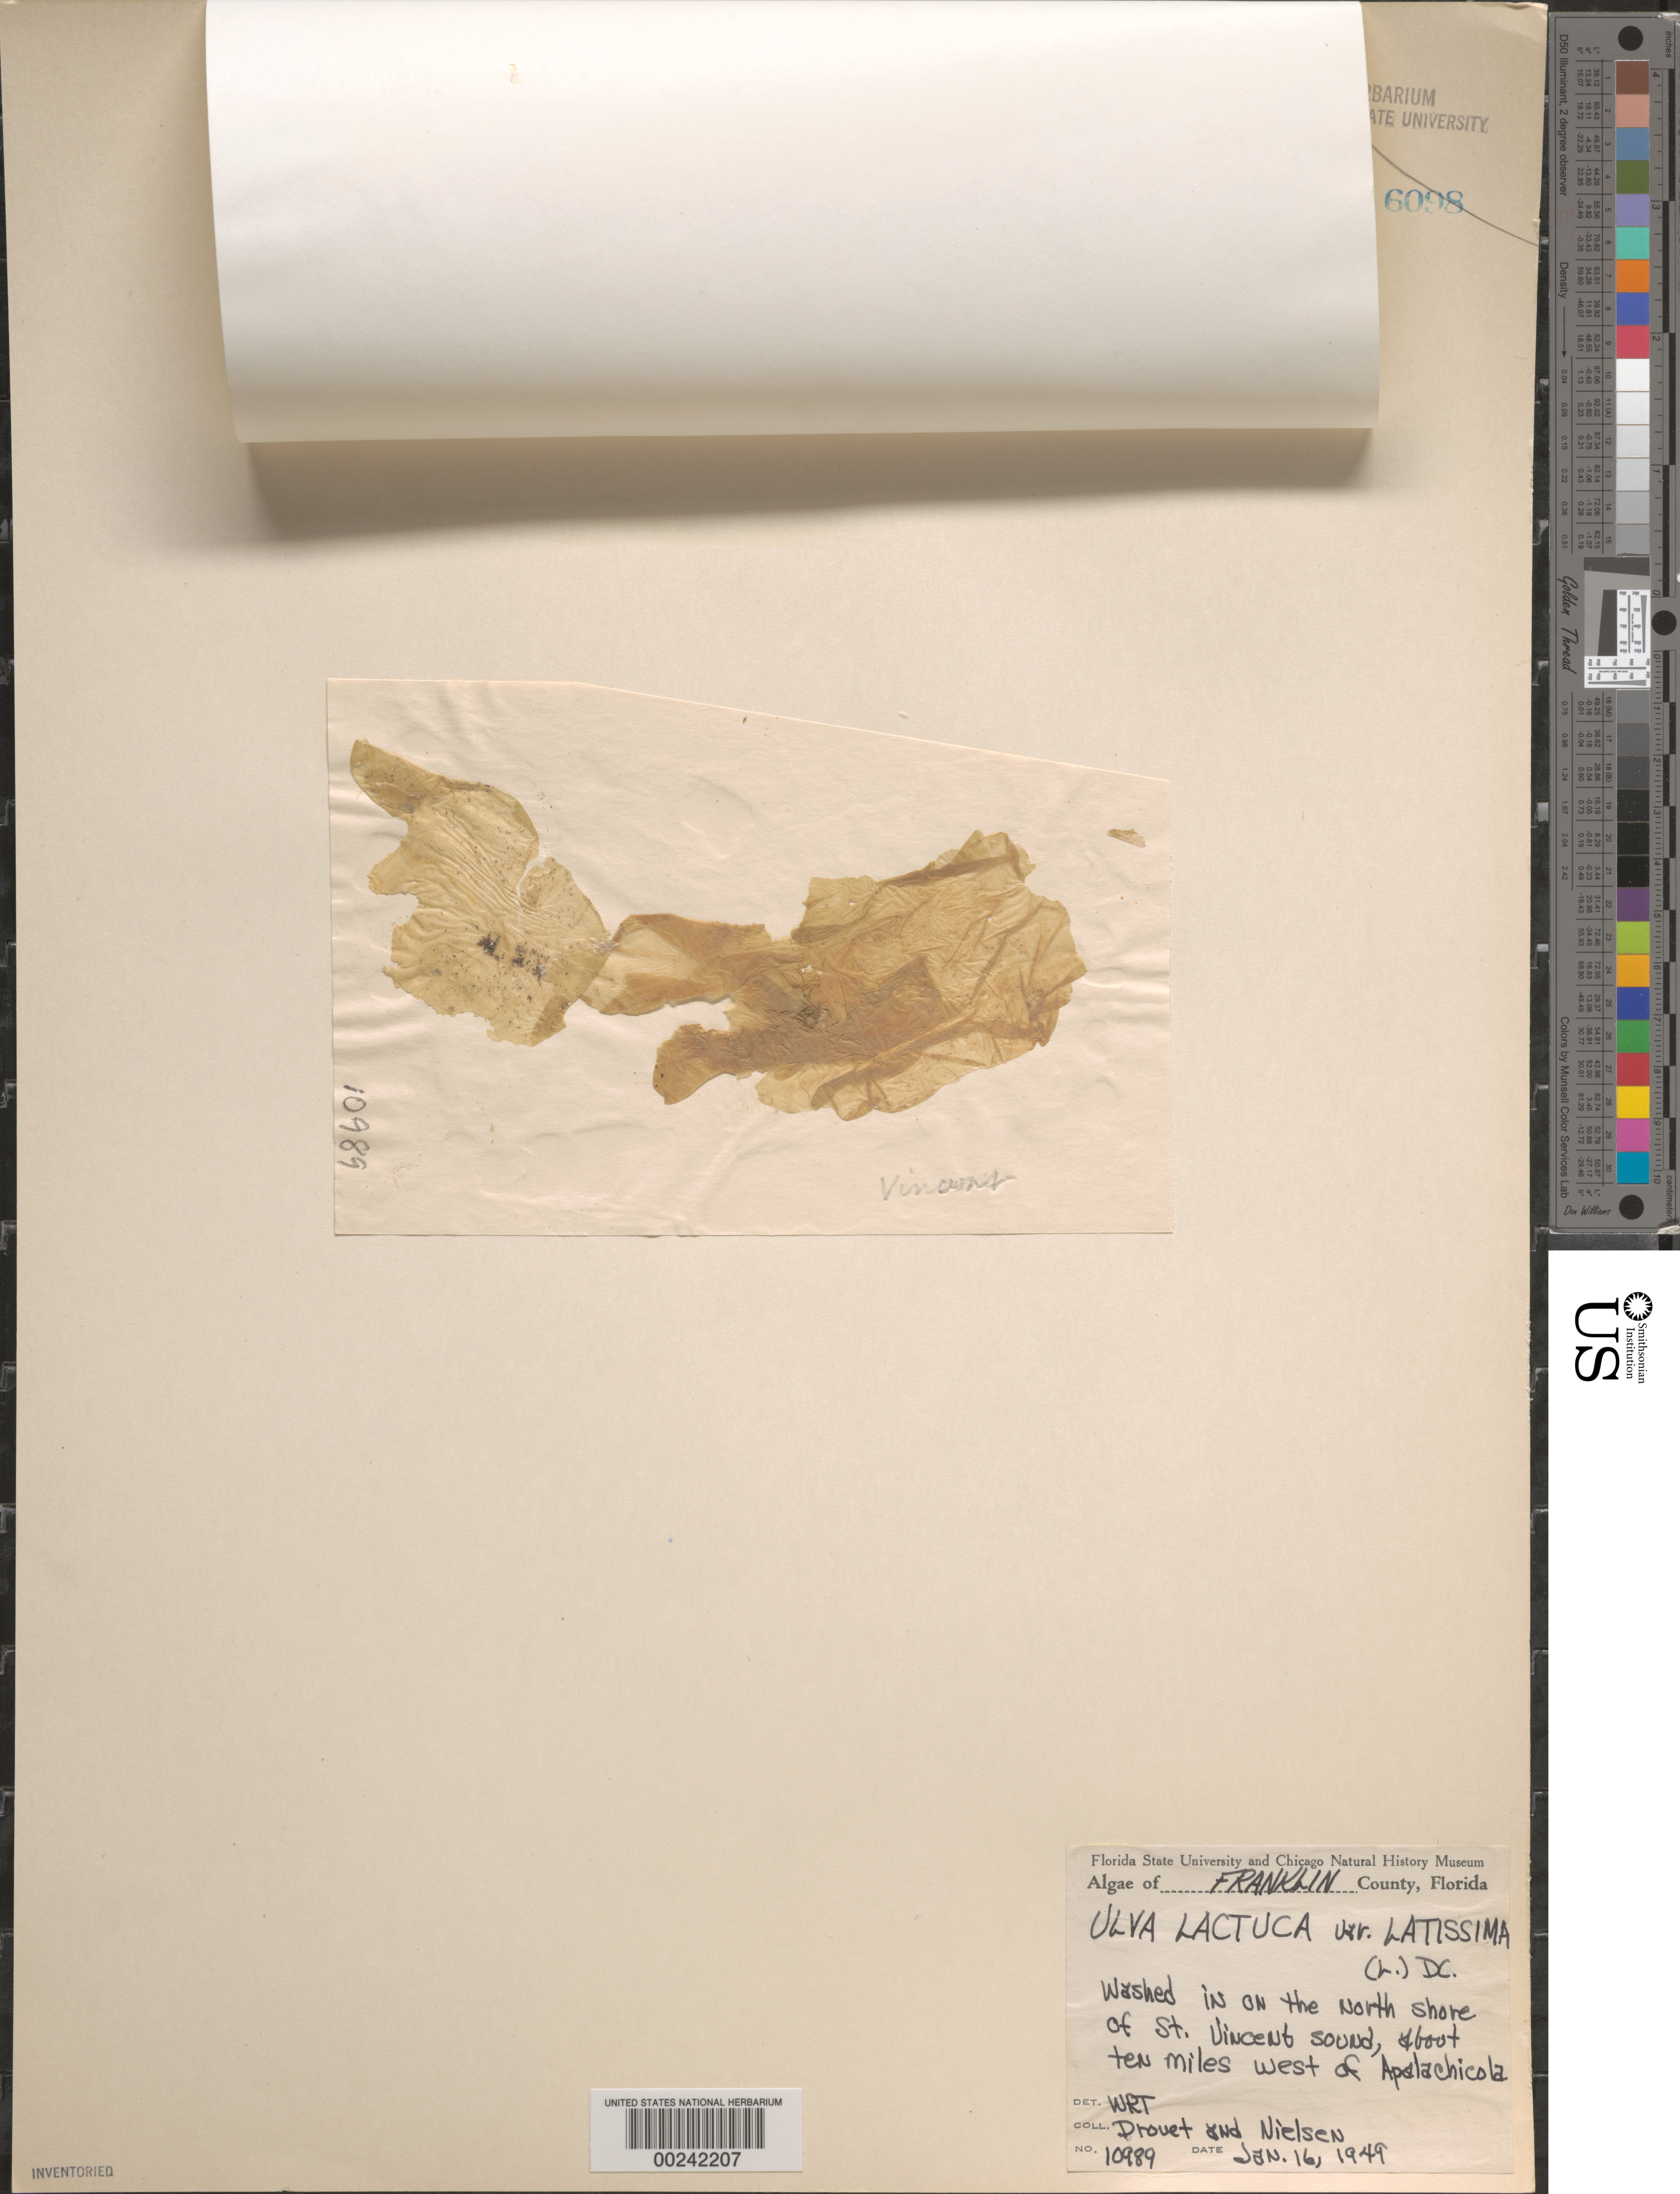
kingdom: Plantae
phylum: Chlorophyta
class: Ulvophyceae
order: Ulvales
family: Ulvaceae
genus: Ulva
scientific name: Ulva lactuca var. latissima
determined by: Taylor, William R.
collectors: F. E. Drouet & C. S. Nielsen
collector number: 10989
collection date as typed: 16 Jan 1949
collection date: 1949-01-16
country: United States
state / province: Florida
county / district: Franklin County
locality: St. Vincent Sound ca. 10 miles west of Apalachicola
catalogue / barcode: US 20596